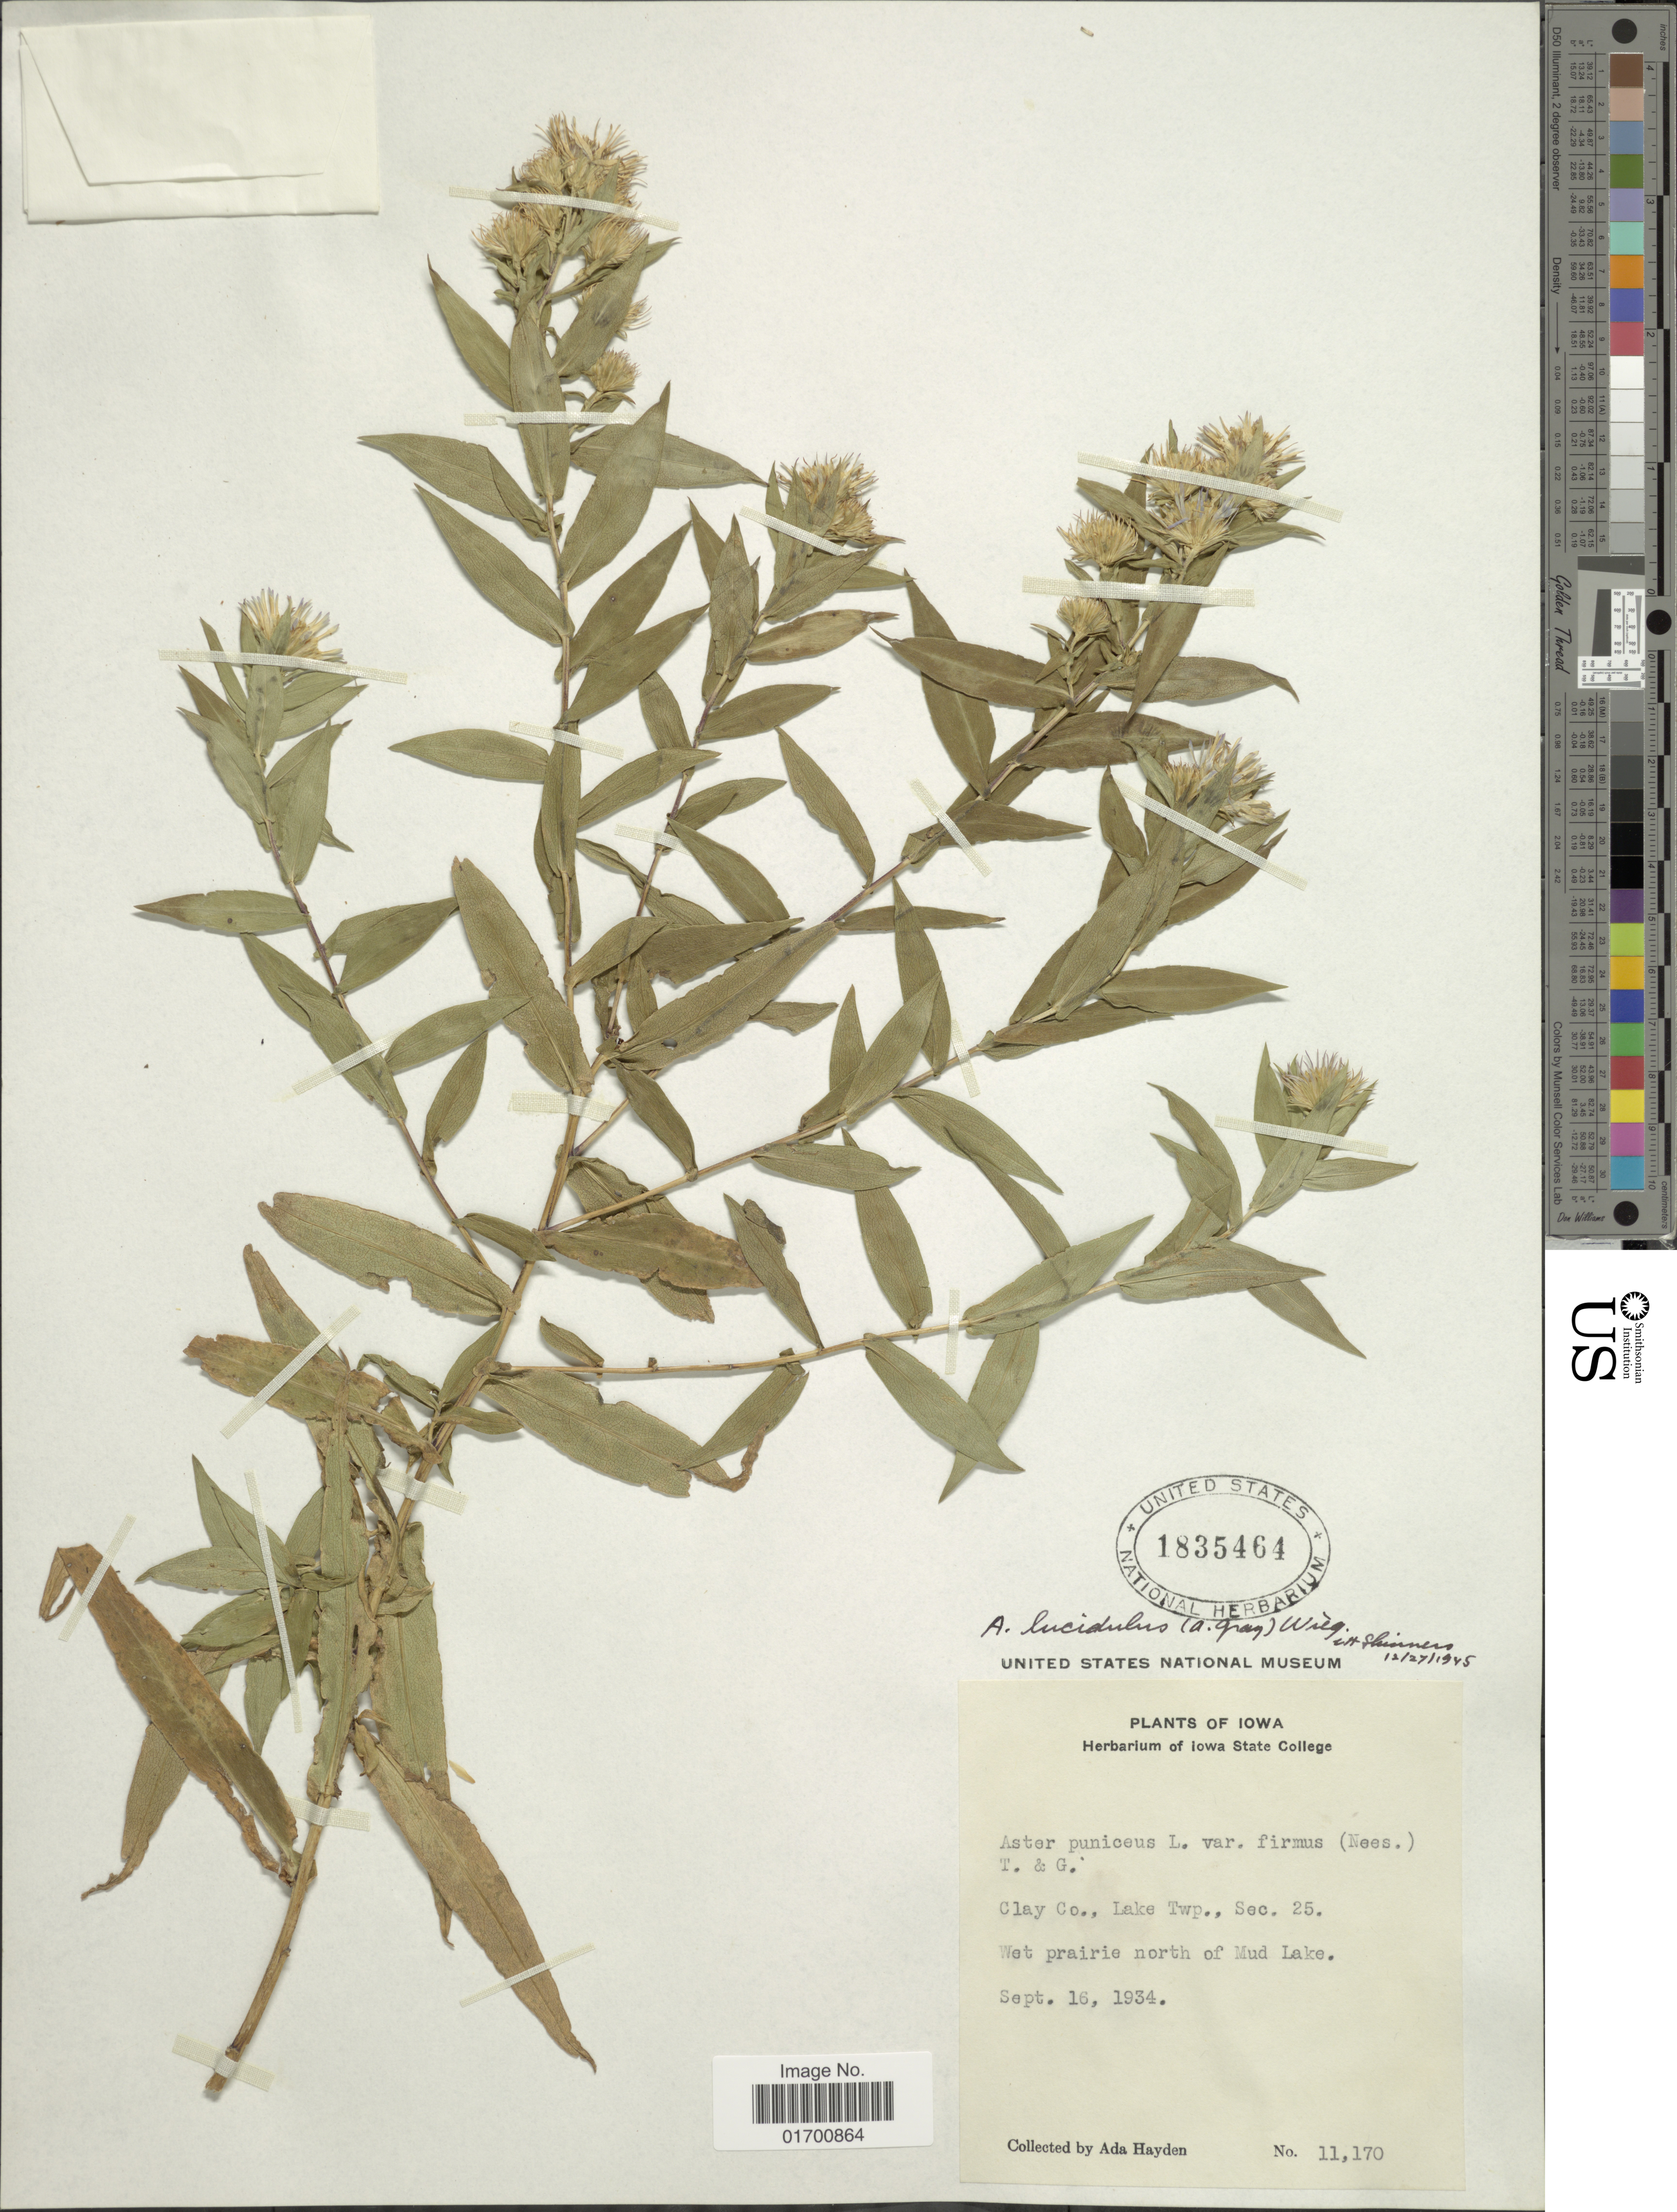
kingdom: Plantae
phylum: Tracheophyta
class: Magnoliopsida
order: Asterales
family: Asteraceae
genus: Symphyotrichum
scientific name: Symphyotrichum firmum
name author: (Nees) G.L. Nesom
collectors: Ada Hayden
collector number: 11170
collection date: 1934-09-16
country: United States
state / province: Iowa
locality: Clay Co., Lake Twp, Sec. 25., Wet Prairie north of Mud Lake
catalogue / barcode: US 1835464